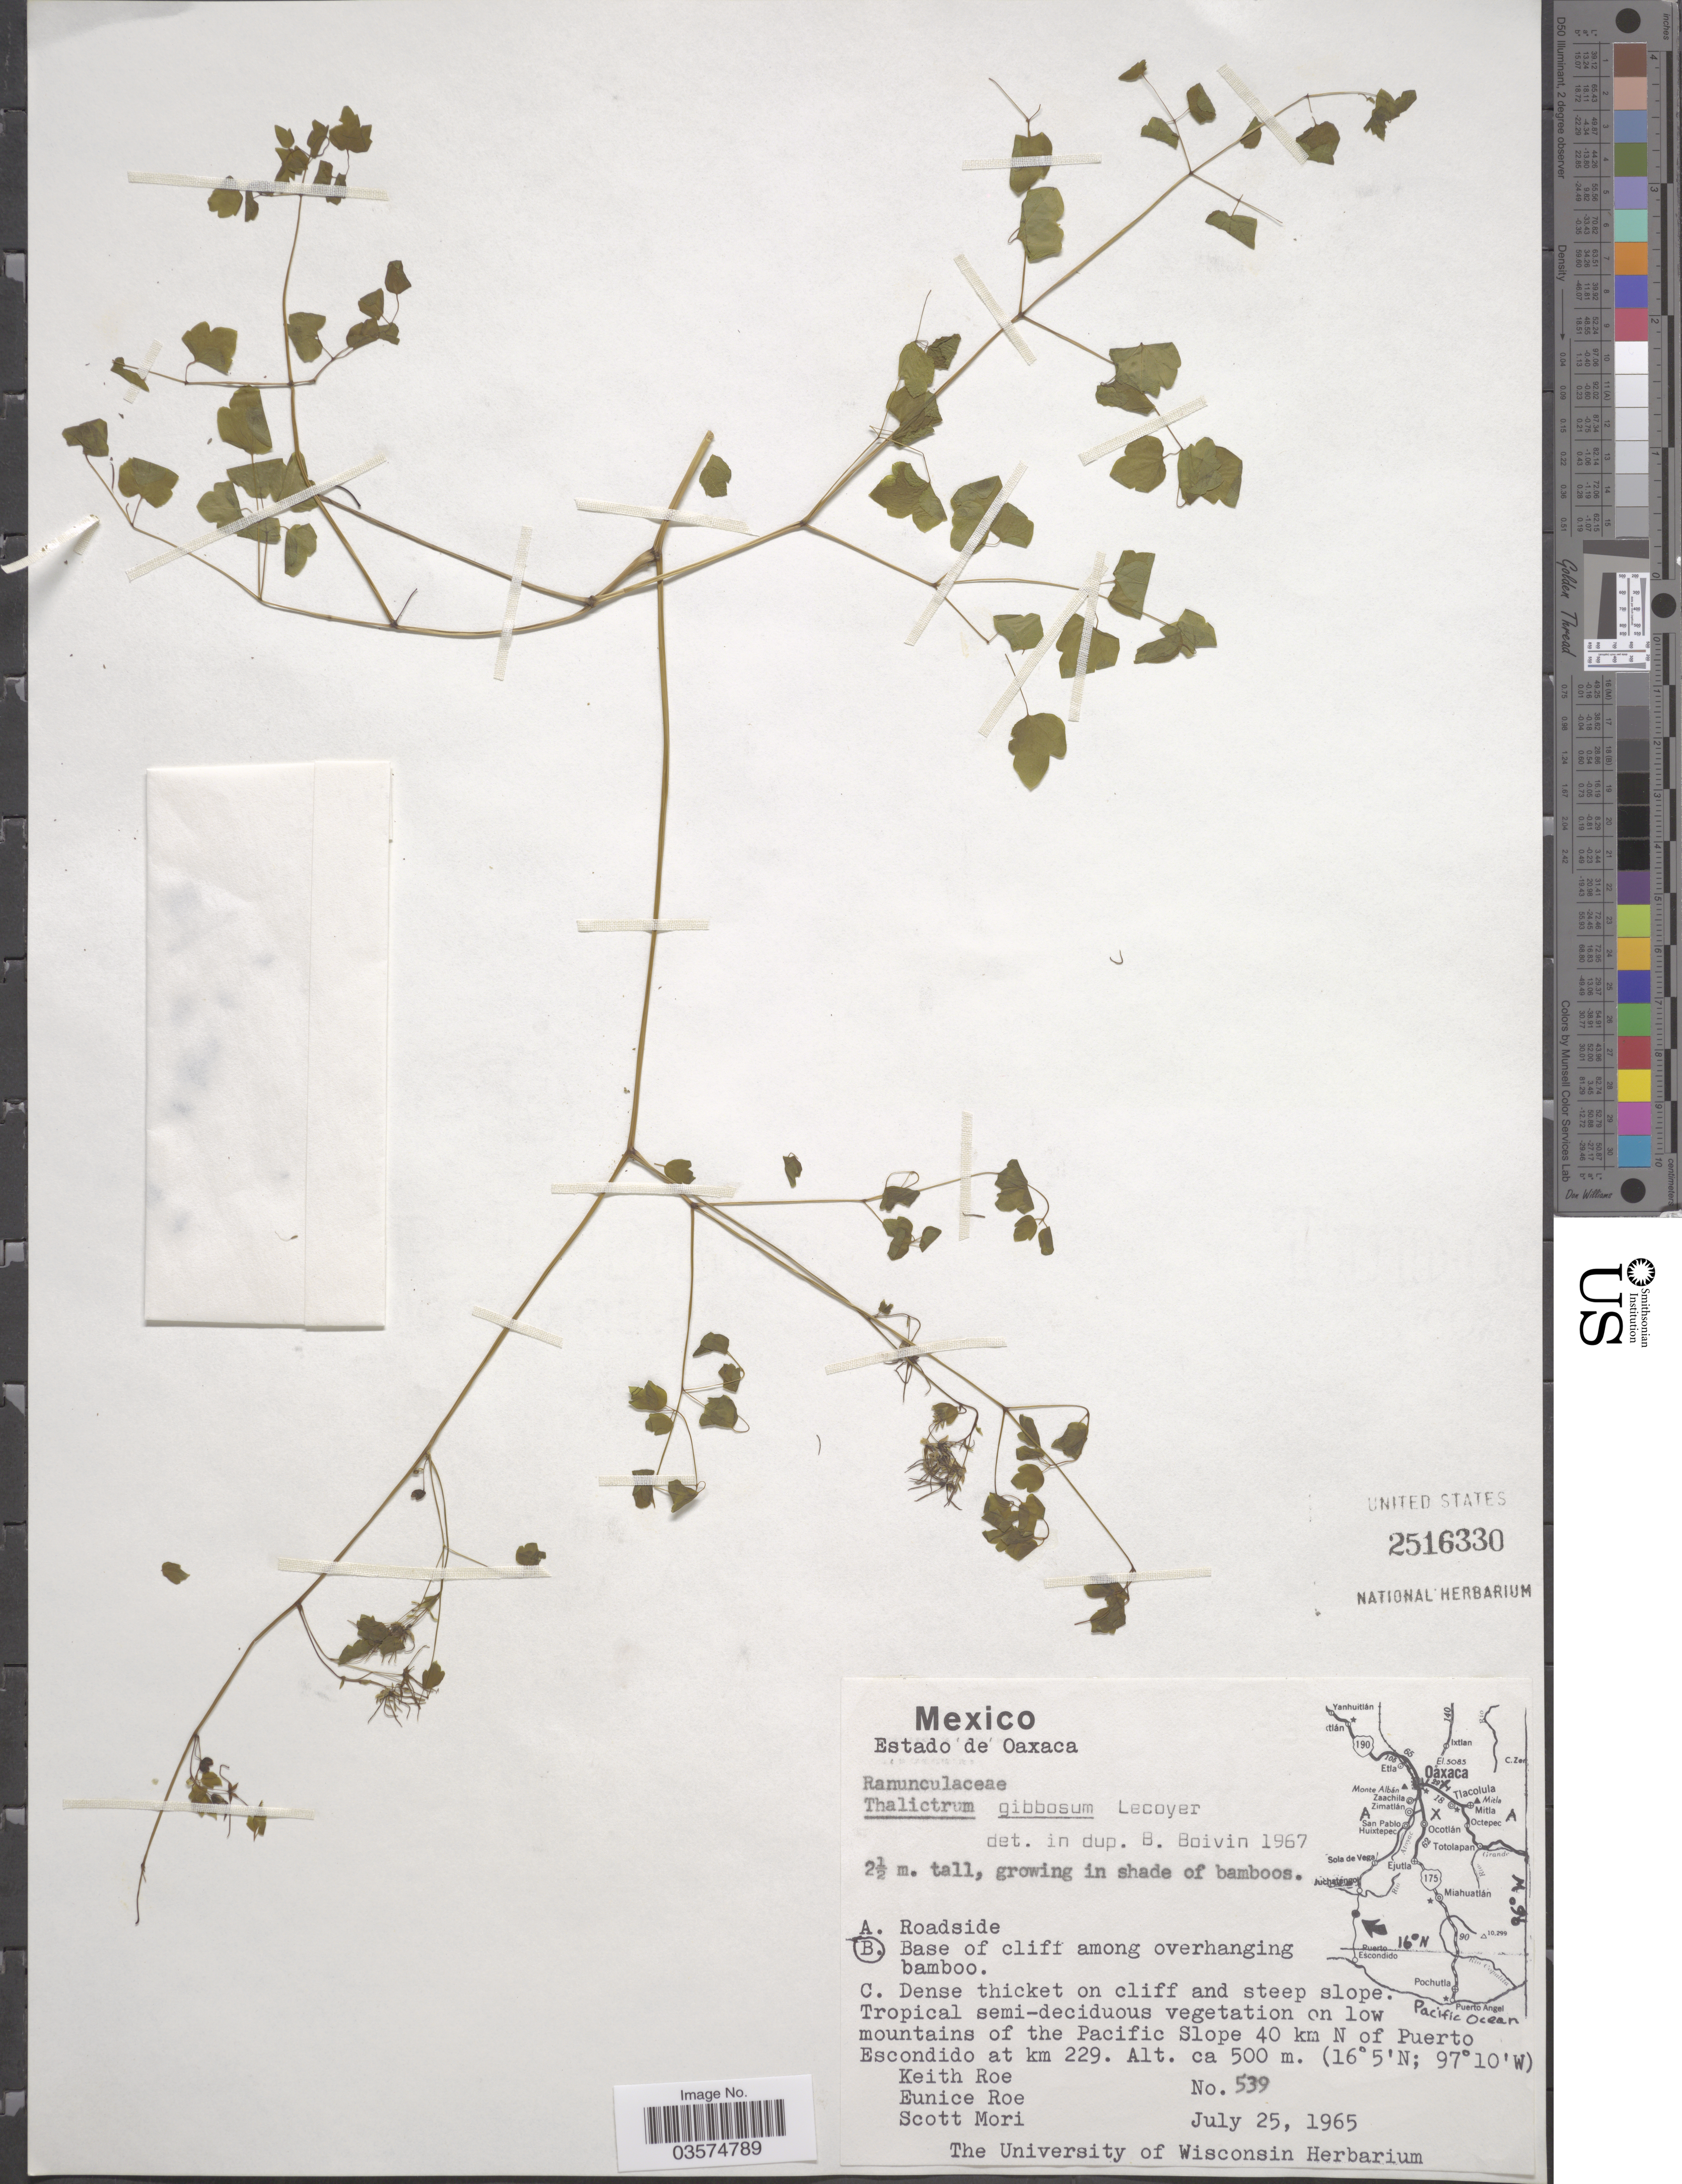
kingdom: Plantae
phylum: Tracheophyta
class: Magnoliopsida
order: Ranunculales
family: Ranunculaceae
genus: Thalictrum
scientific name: Thalictrum gibbosum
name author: Lec.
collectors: K. E. Roe, E. Roe & S. Mori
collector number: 539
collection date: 1965-07-25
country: Mexico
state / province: Oaxaca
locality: Estado de Oaxaca. On low mountains of the Pacific Slope 40 km N of Puerto Escondido at km 229.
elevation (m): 500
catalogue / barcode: US 2516330